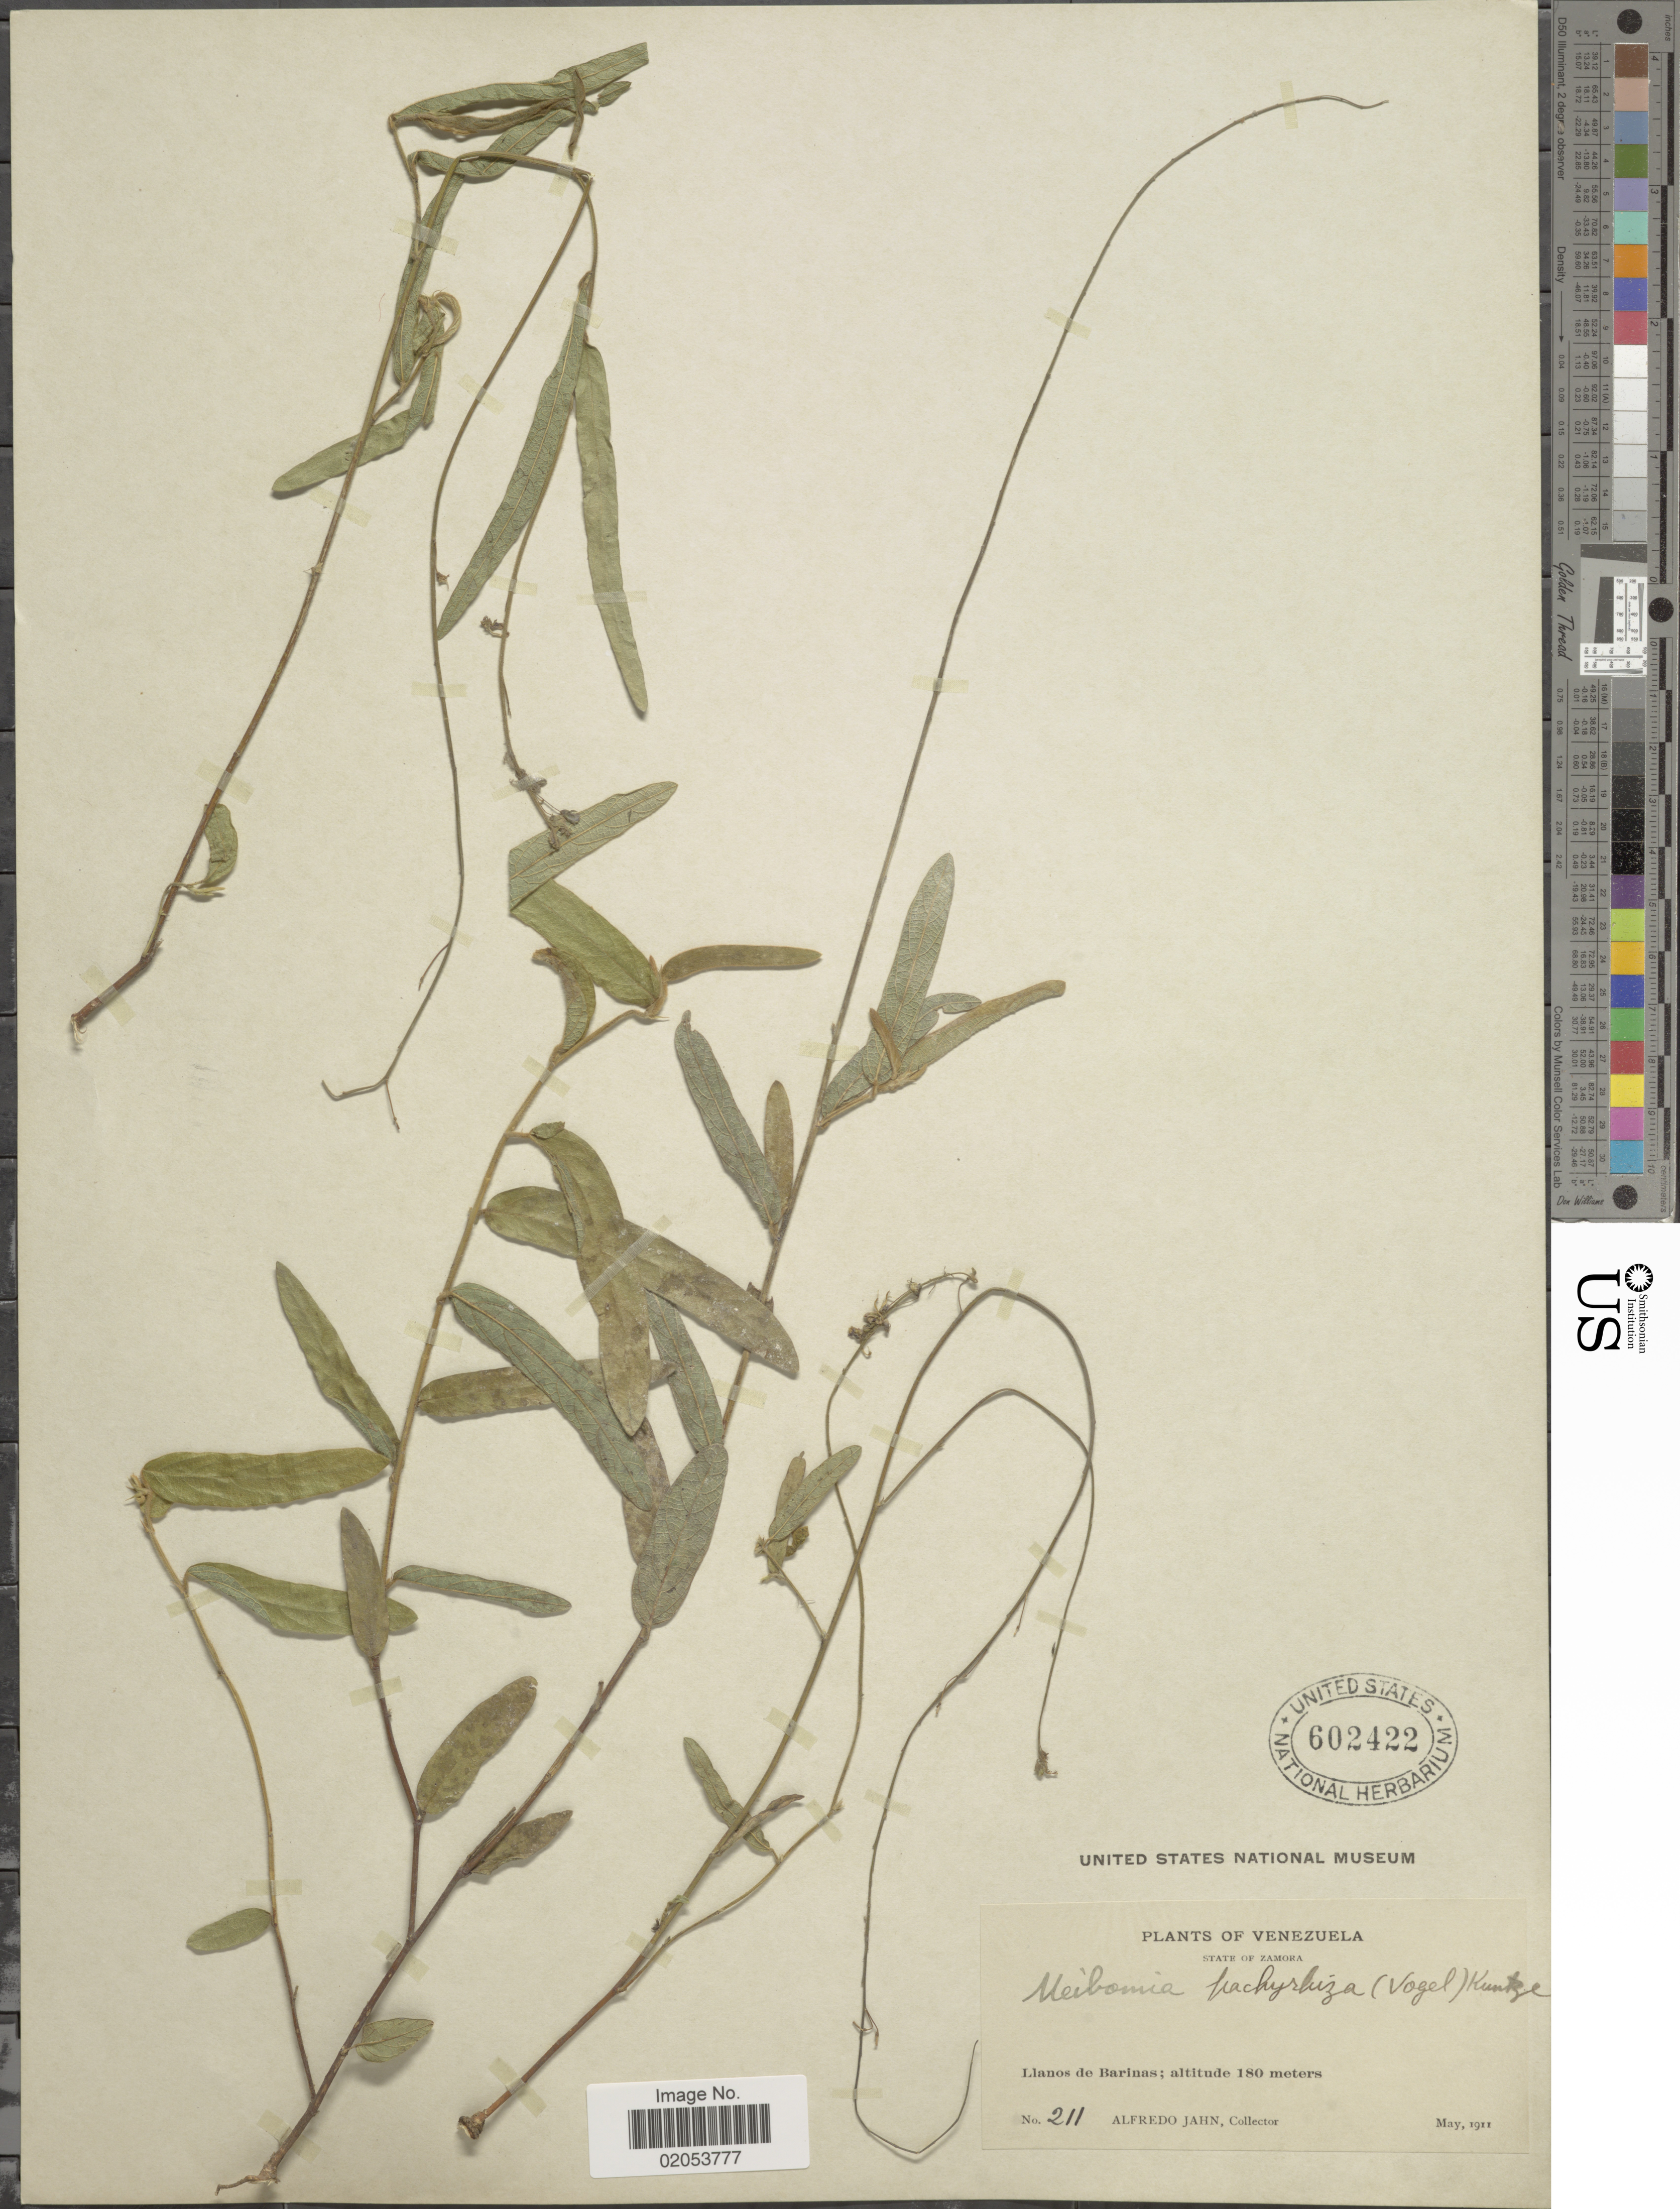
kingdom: Plantae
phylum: Tracheophyta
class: Magnoliopsida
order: Fabales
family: Fabaceae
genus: Desmodium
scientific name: Desmodium pachyrrhizum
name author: Vogel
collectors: A. Jahn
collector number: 211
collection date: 1911-05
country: Venezuela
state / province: Barinas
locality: State of Zamora [= Barinas]. Llanos de Barinas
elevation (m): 180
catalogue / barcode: US 602422